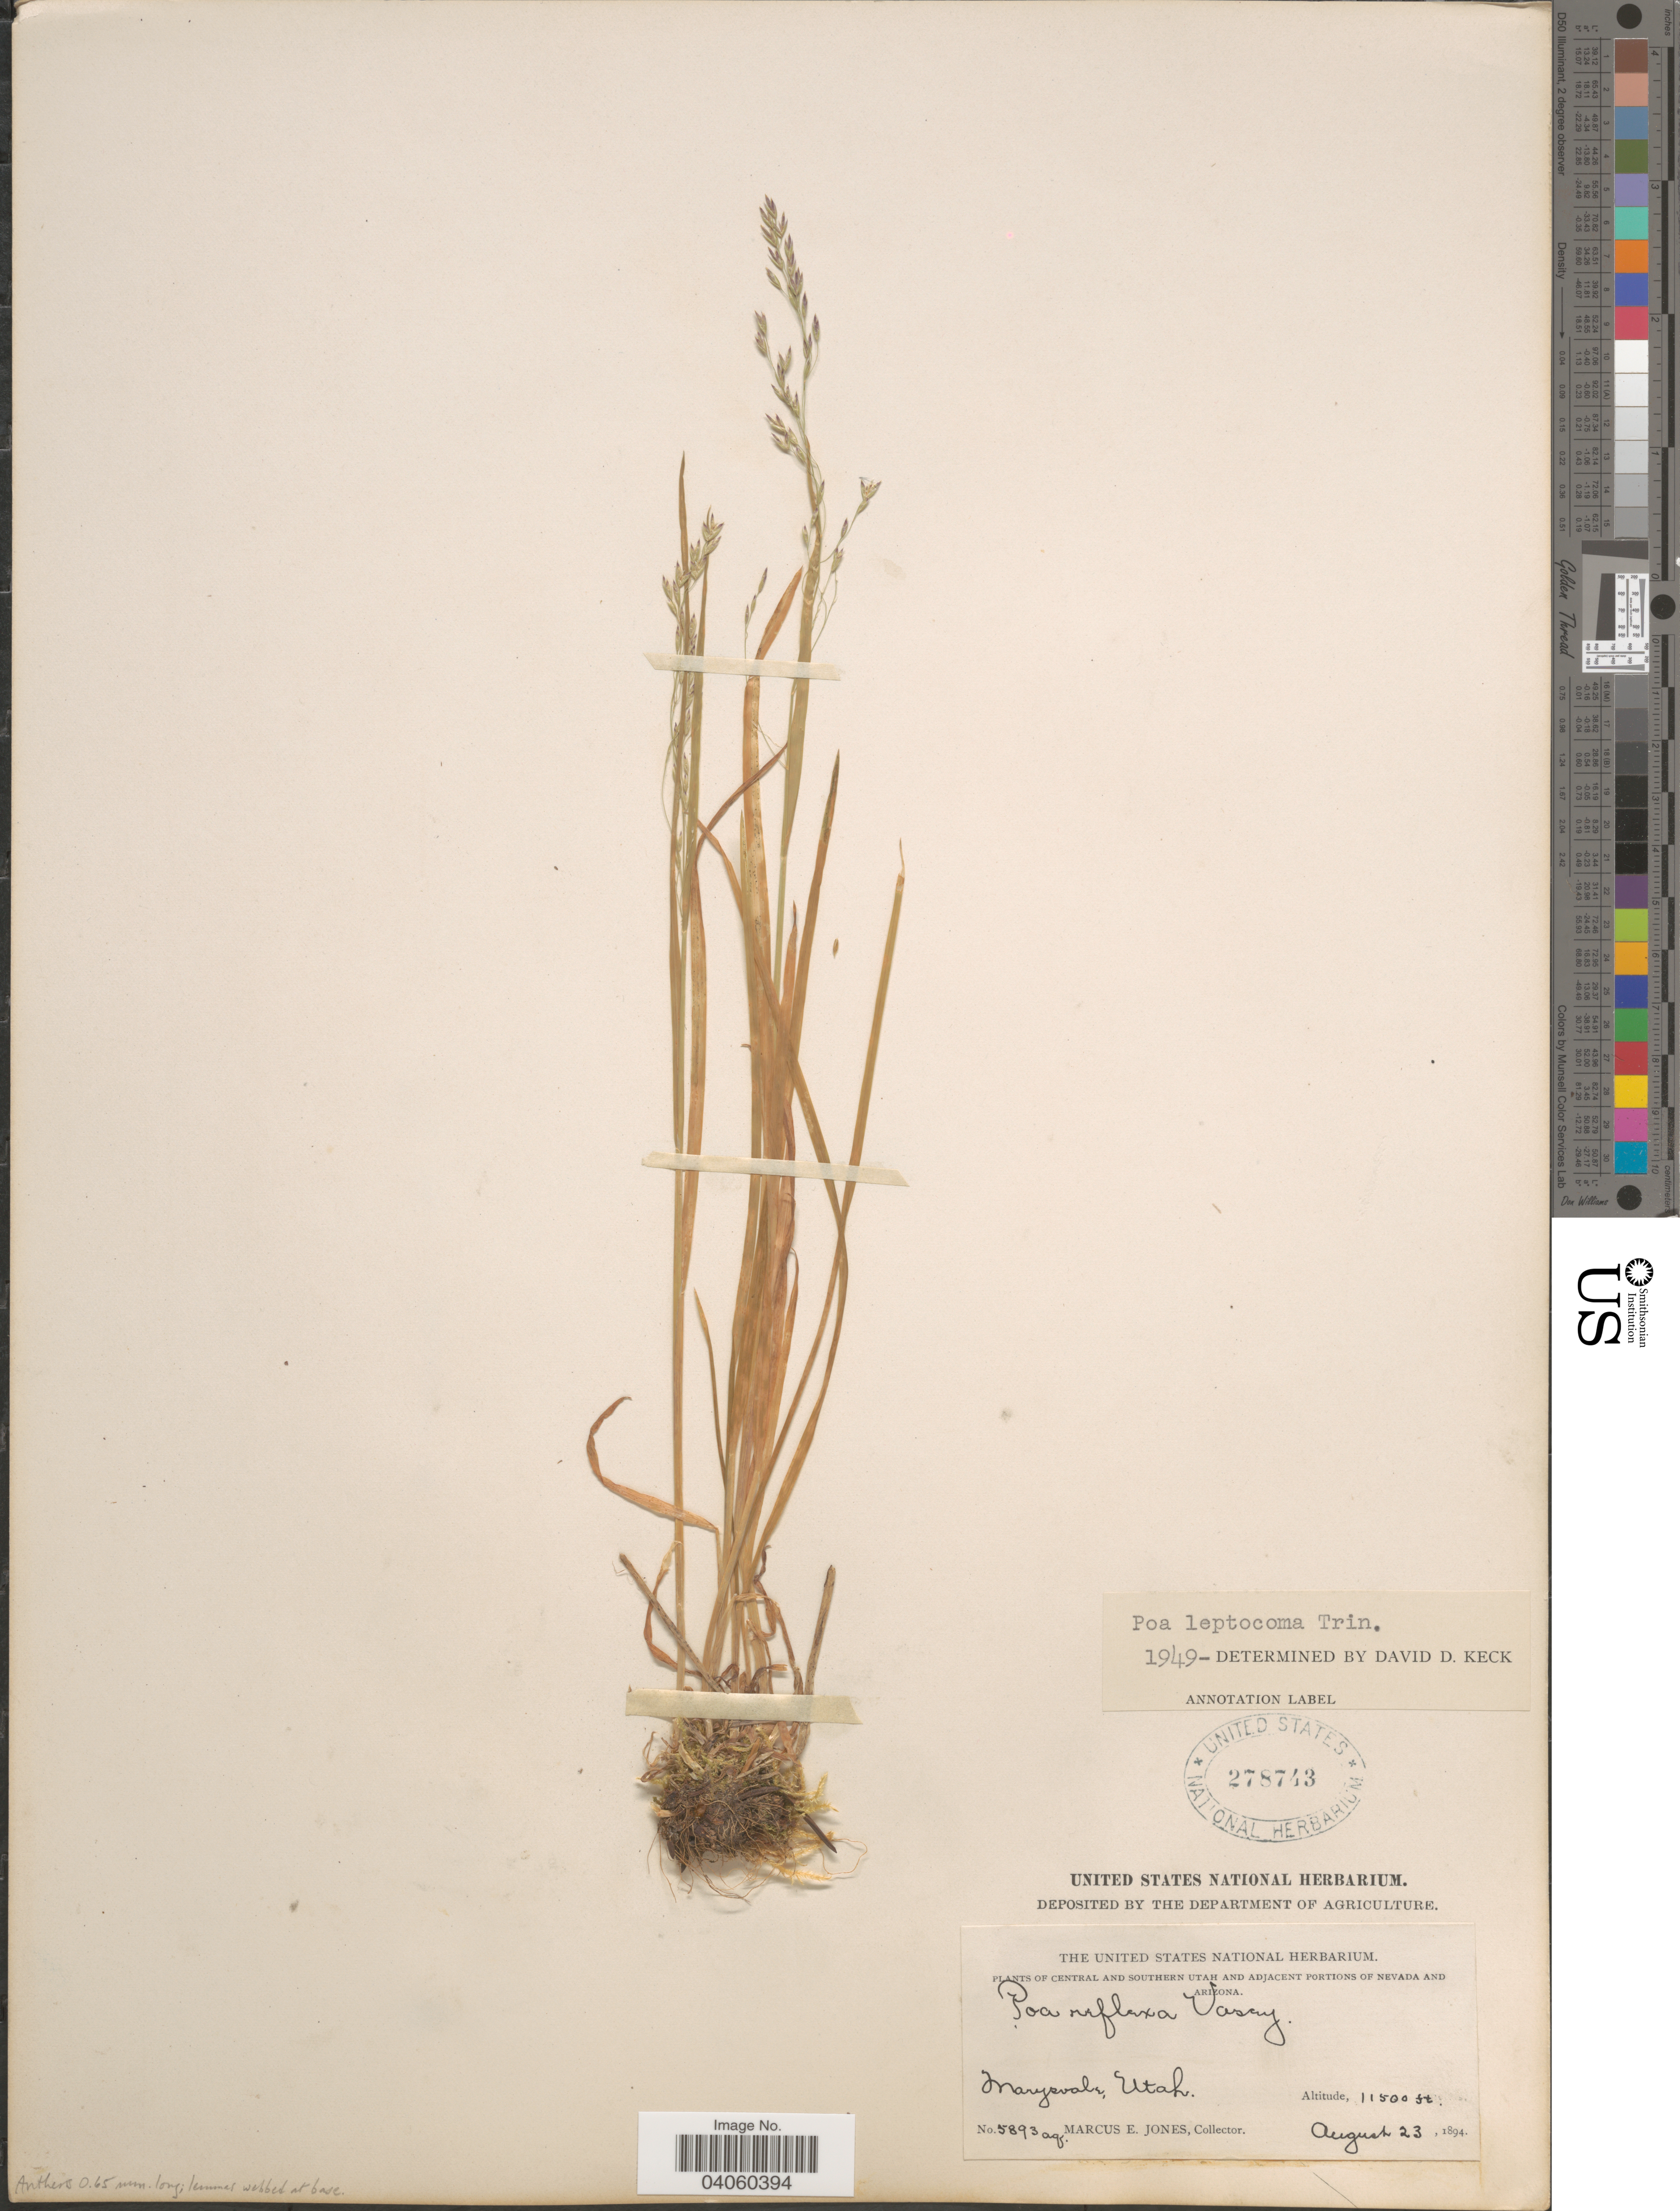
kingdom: Plantae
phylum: Tracheophyta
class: Liliopsida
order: Poales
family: Poaceae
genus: Poa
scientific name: Poa leptocoma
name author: Trin.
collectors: M. E. Jones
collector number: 5893aq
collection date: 1894-08-23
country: United States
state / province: Utah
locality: Central and Southern Utah. Marysvale.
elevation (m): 3505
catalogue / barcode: US 278743